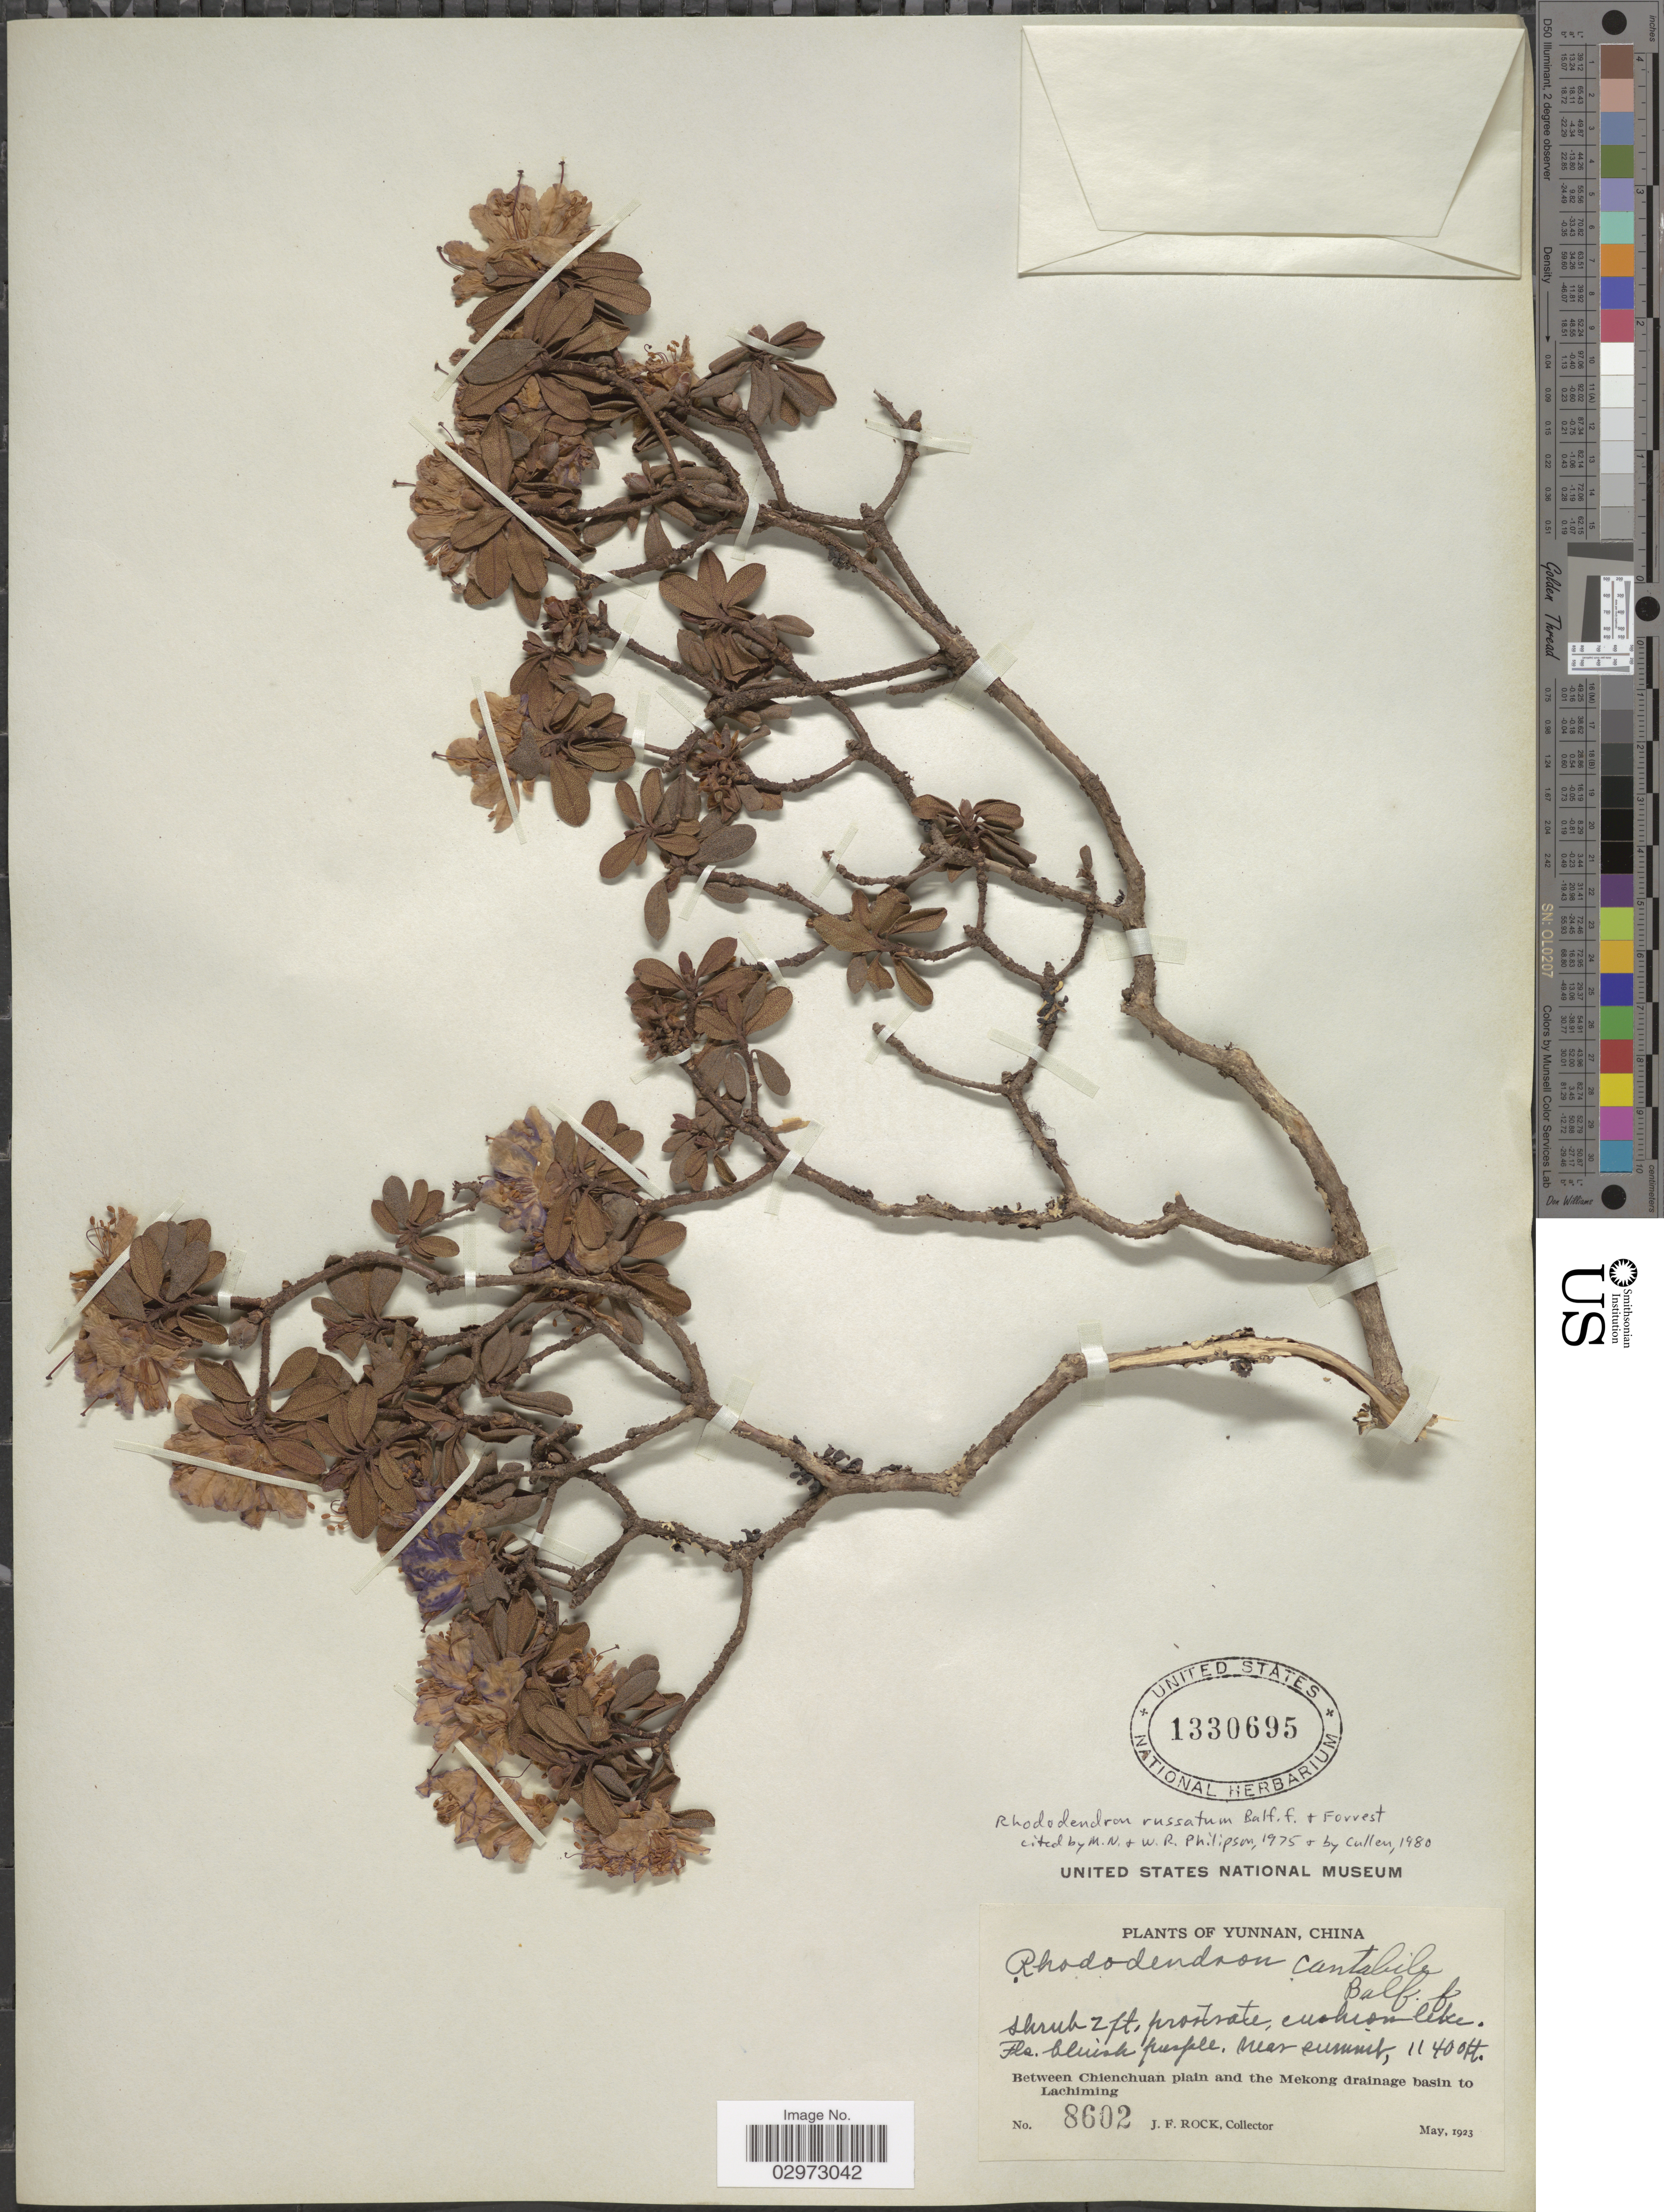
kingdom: Plantae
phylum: Tracheophyta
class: Magnoliopsida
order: Ericales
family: Ericaceae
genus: Rhododendron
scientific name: Rhododendron russatum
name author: Balf. f. & Forrest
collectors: J. Rock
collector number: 8602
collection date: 1923-05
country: China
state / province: Yunnan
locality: Between Chienchuan plain and the Mekong drainage basin to Lachiming.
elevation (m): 3475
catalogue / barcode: US 1330695